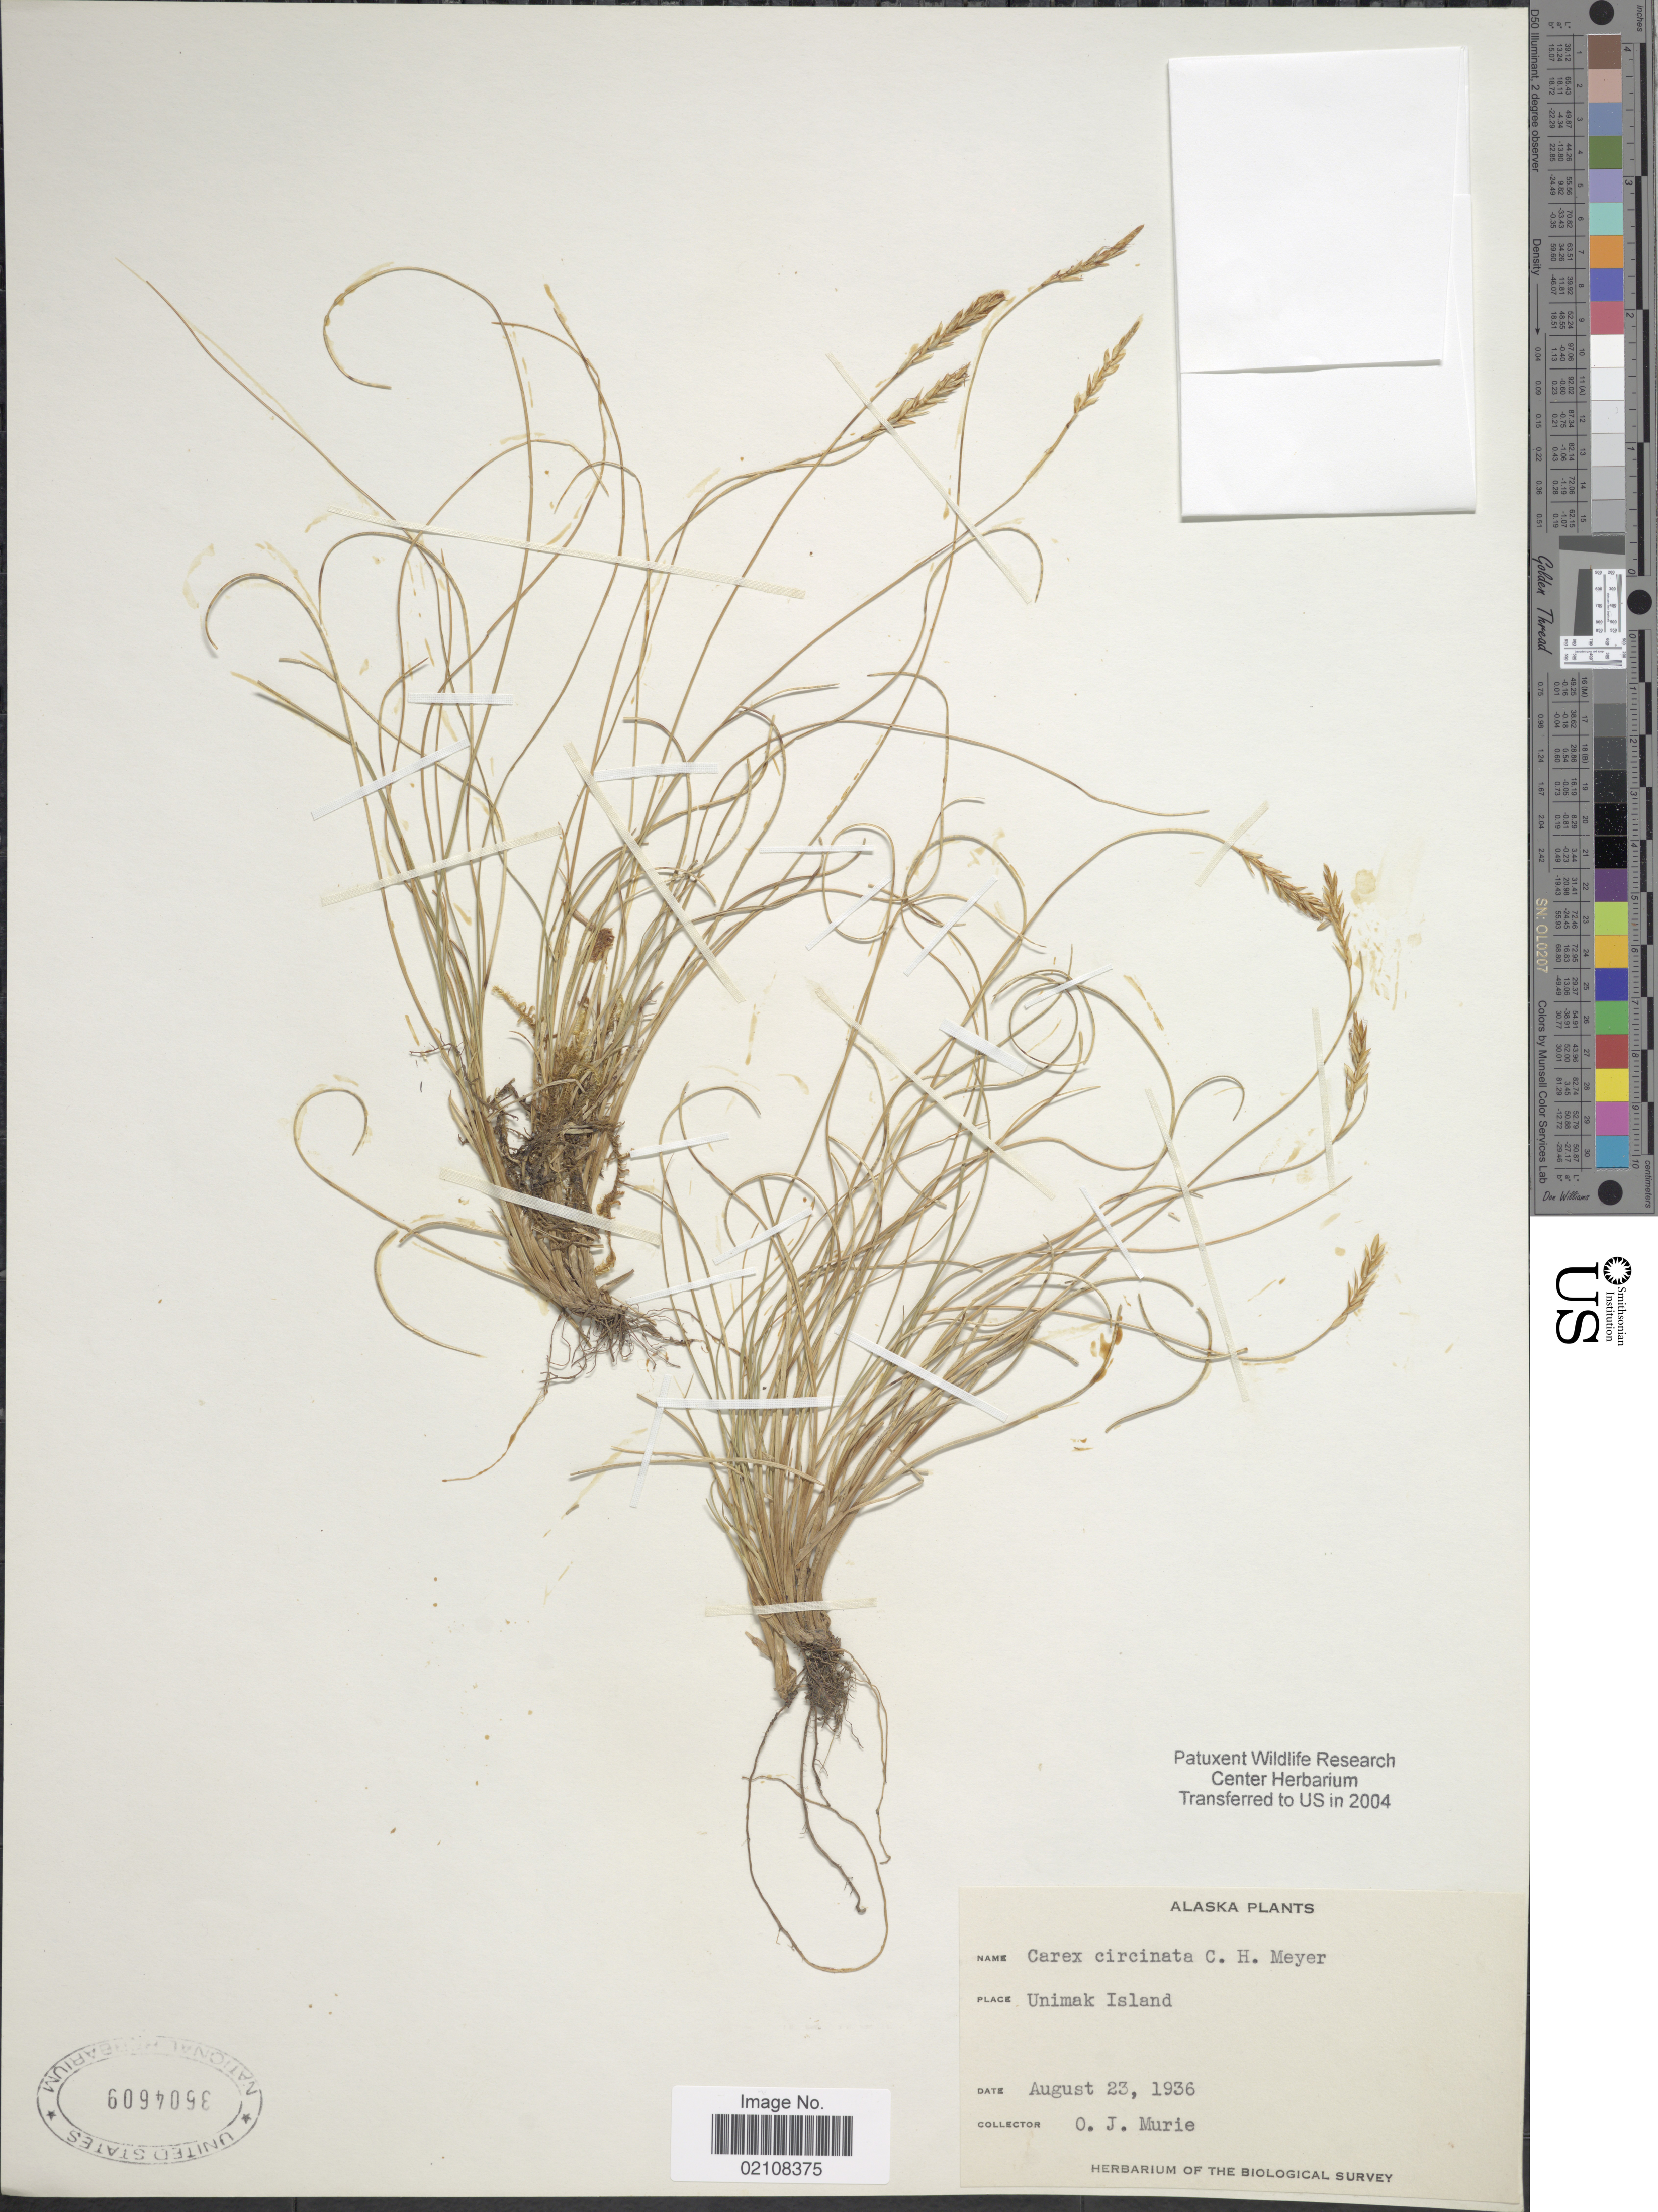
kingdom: Plantae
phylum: Tracheophyta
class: Liliopsida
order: Poales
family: Cyperaceae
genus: Carex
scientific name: Carex circinata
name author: C.A. Mey.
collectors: O. Murie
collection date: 1936-08-23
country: United States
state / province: Alaska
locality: Unimak Island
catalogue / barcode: US 3504609